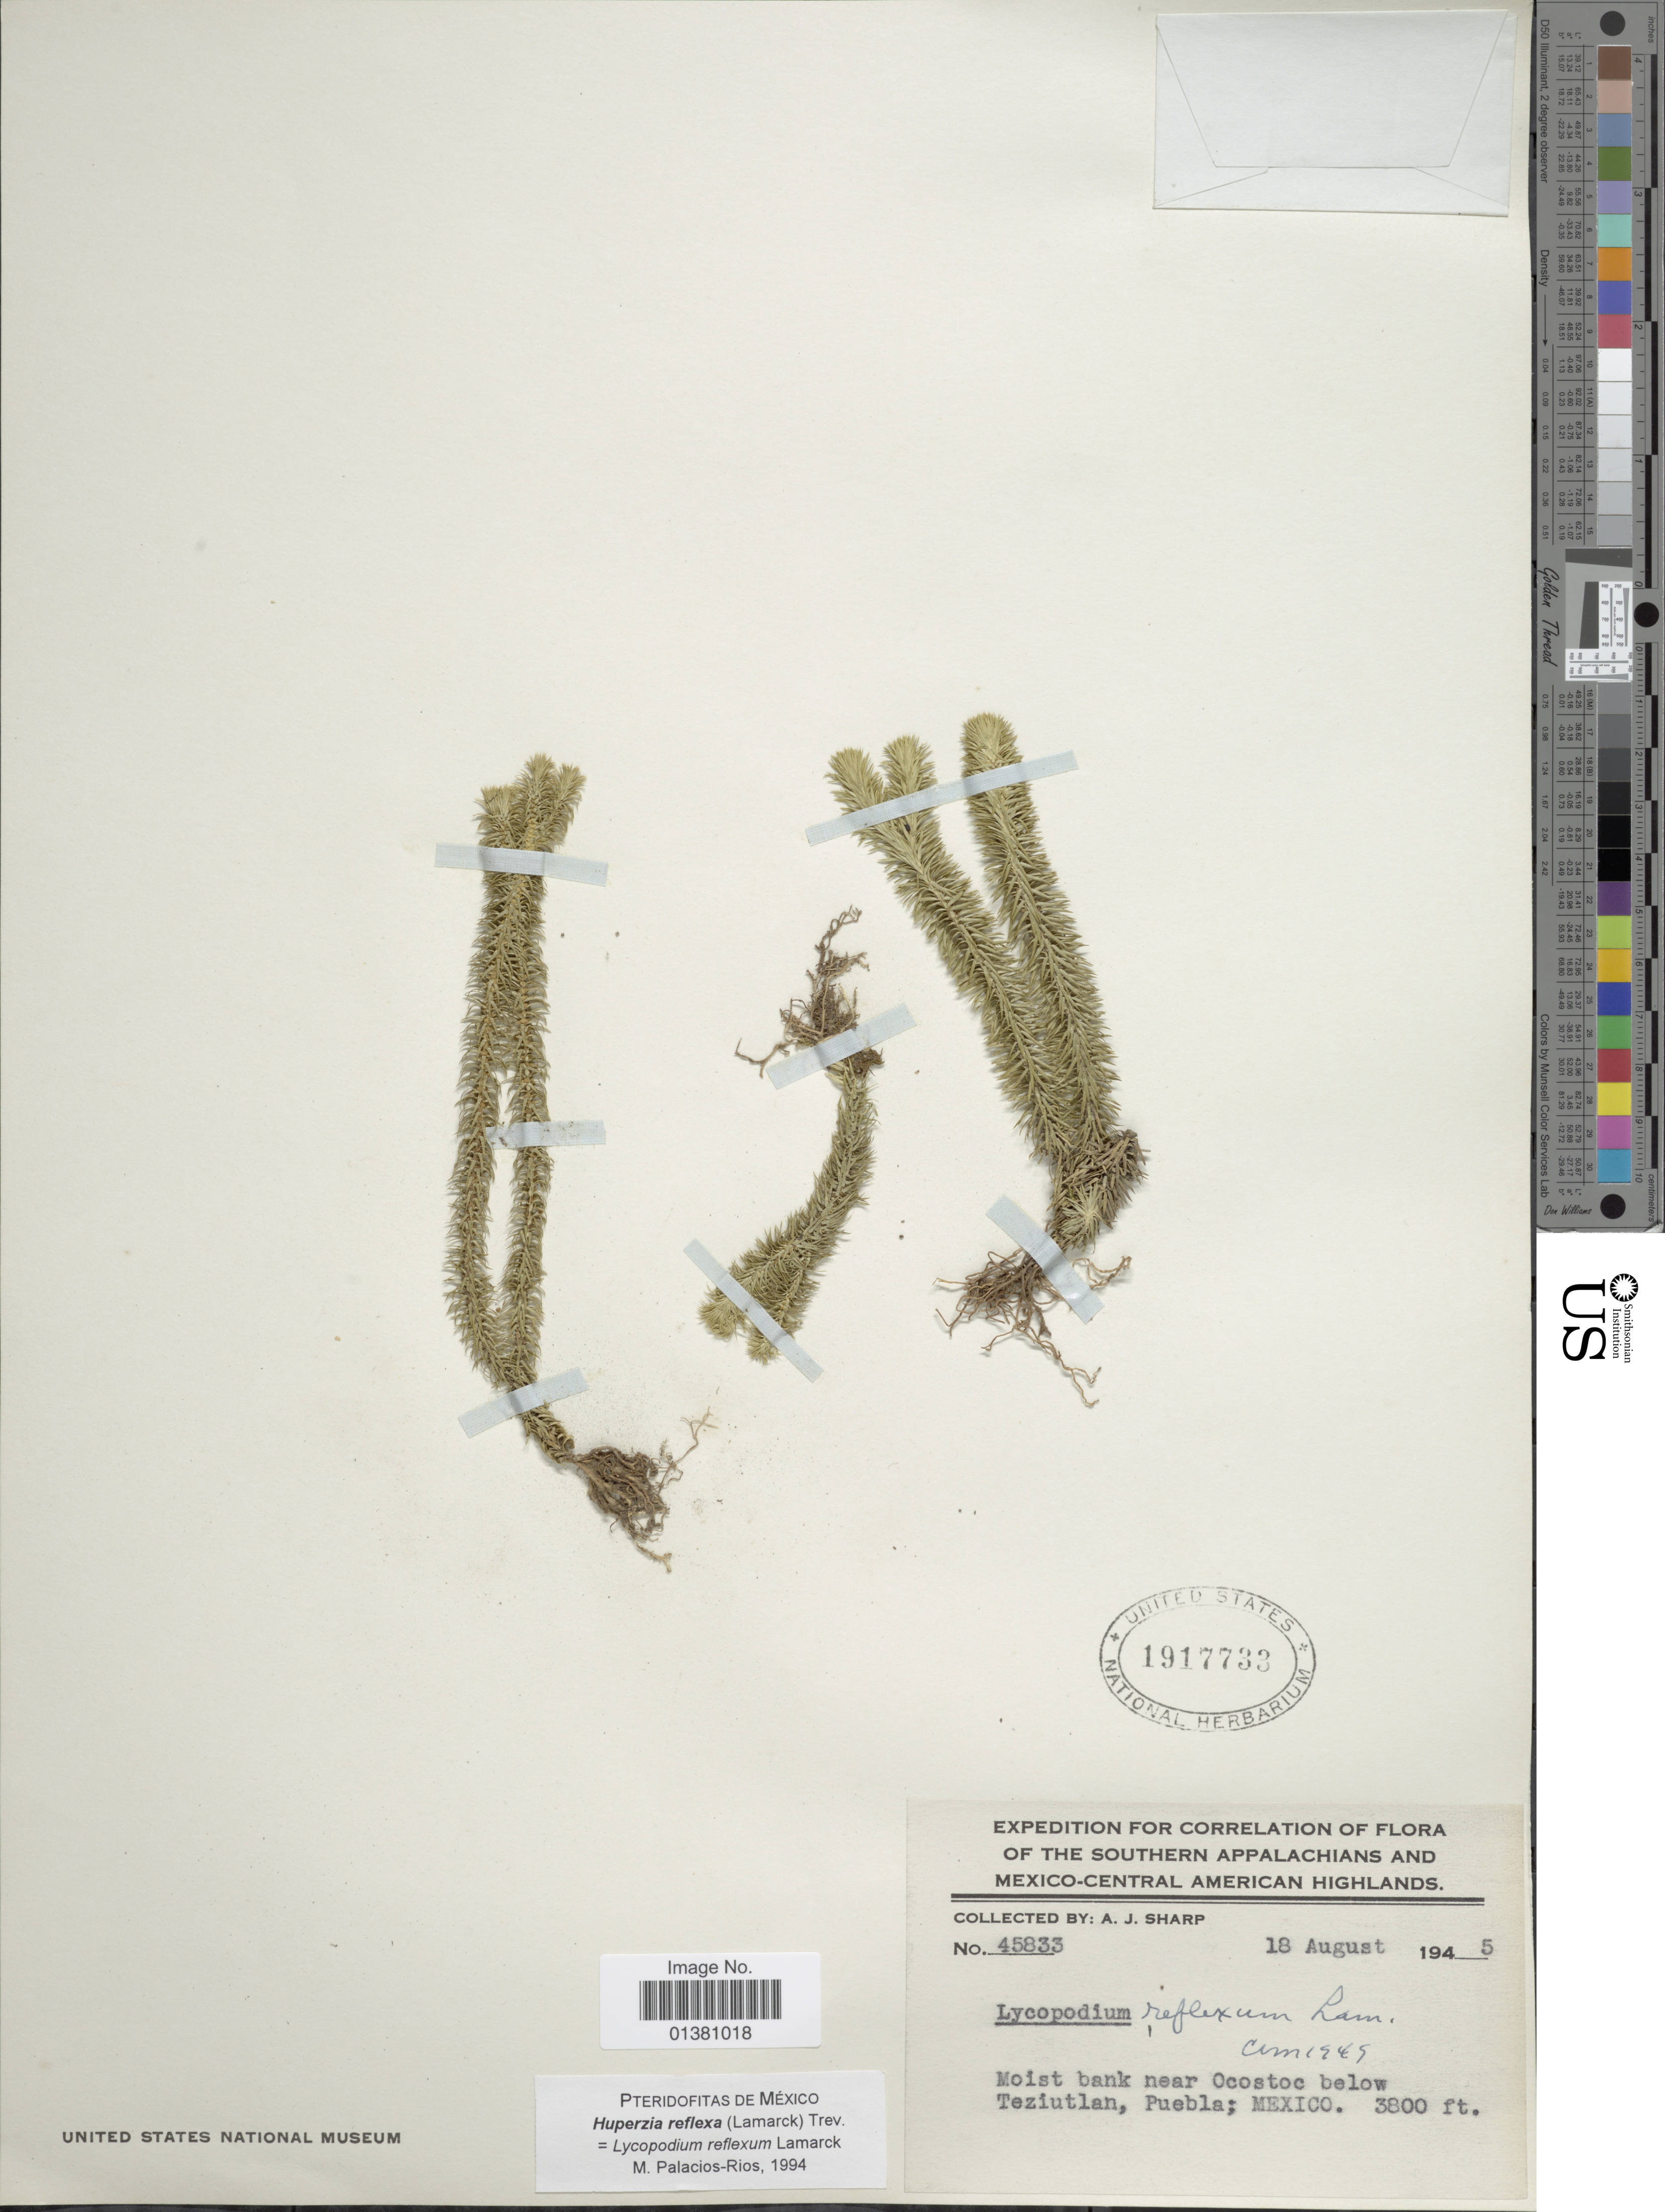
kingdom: Plantae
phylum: Tracheophyta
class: Lycopodiopsida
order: Lycopodiales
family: Lycopodiaceae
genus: Phlegmariurus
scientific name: Phlegmariurus reflexus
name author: (Lam.) B. Øllg.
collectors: A. J. Sharp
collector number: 45833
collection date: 1945-08-18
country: Mexico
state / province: Puebla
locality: Moist bank near Ocostoc below Teziutlan, Southern Appalachians and Mexico-Central American Highlands.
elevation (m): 1158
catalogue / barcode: US 1917733